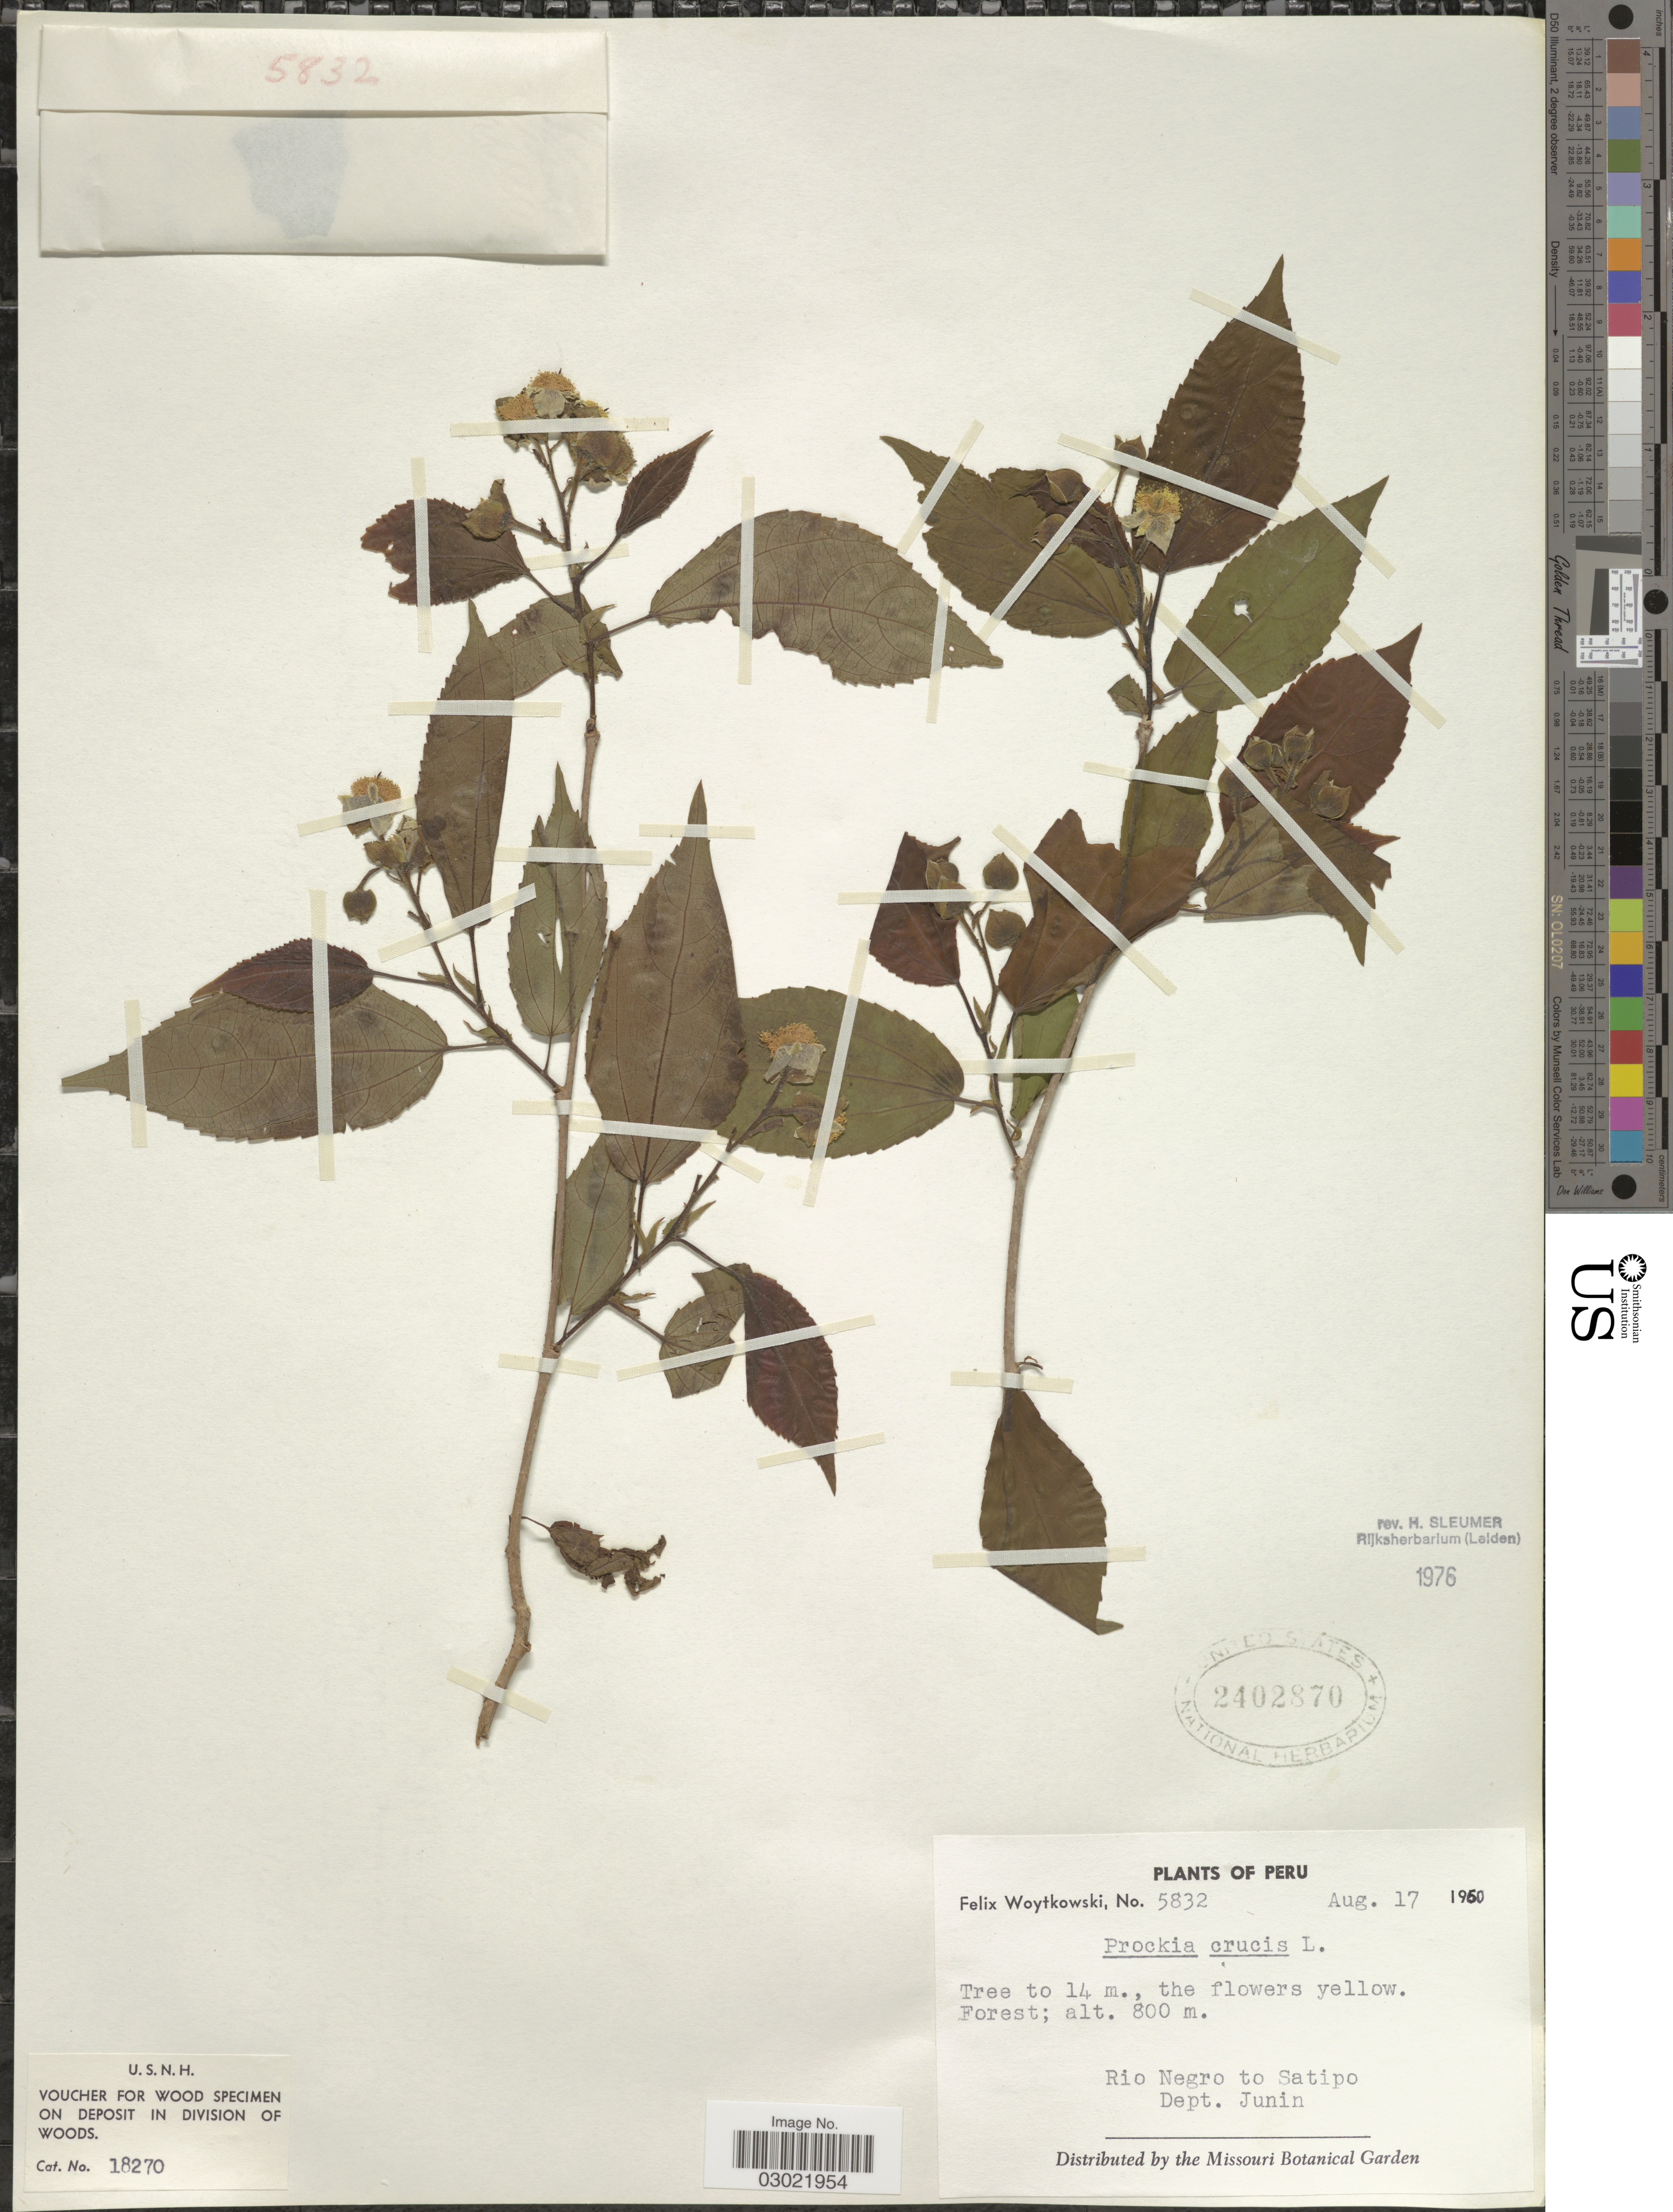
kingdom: Plantae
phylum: Tracheophyta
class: Magnoliopsida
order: Malpighiales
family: Salicaceae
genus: Prockia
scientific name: Prockia crucis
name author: P. Browne ex L.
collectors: F. Woytkowski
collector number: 5832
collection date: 1960-08-17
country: Peru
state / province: Junín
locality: Rio Negro to Satipo. Dept. Junín.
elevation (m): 800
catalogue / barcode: US 2402870